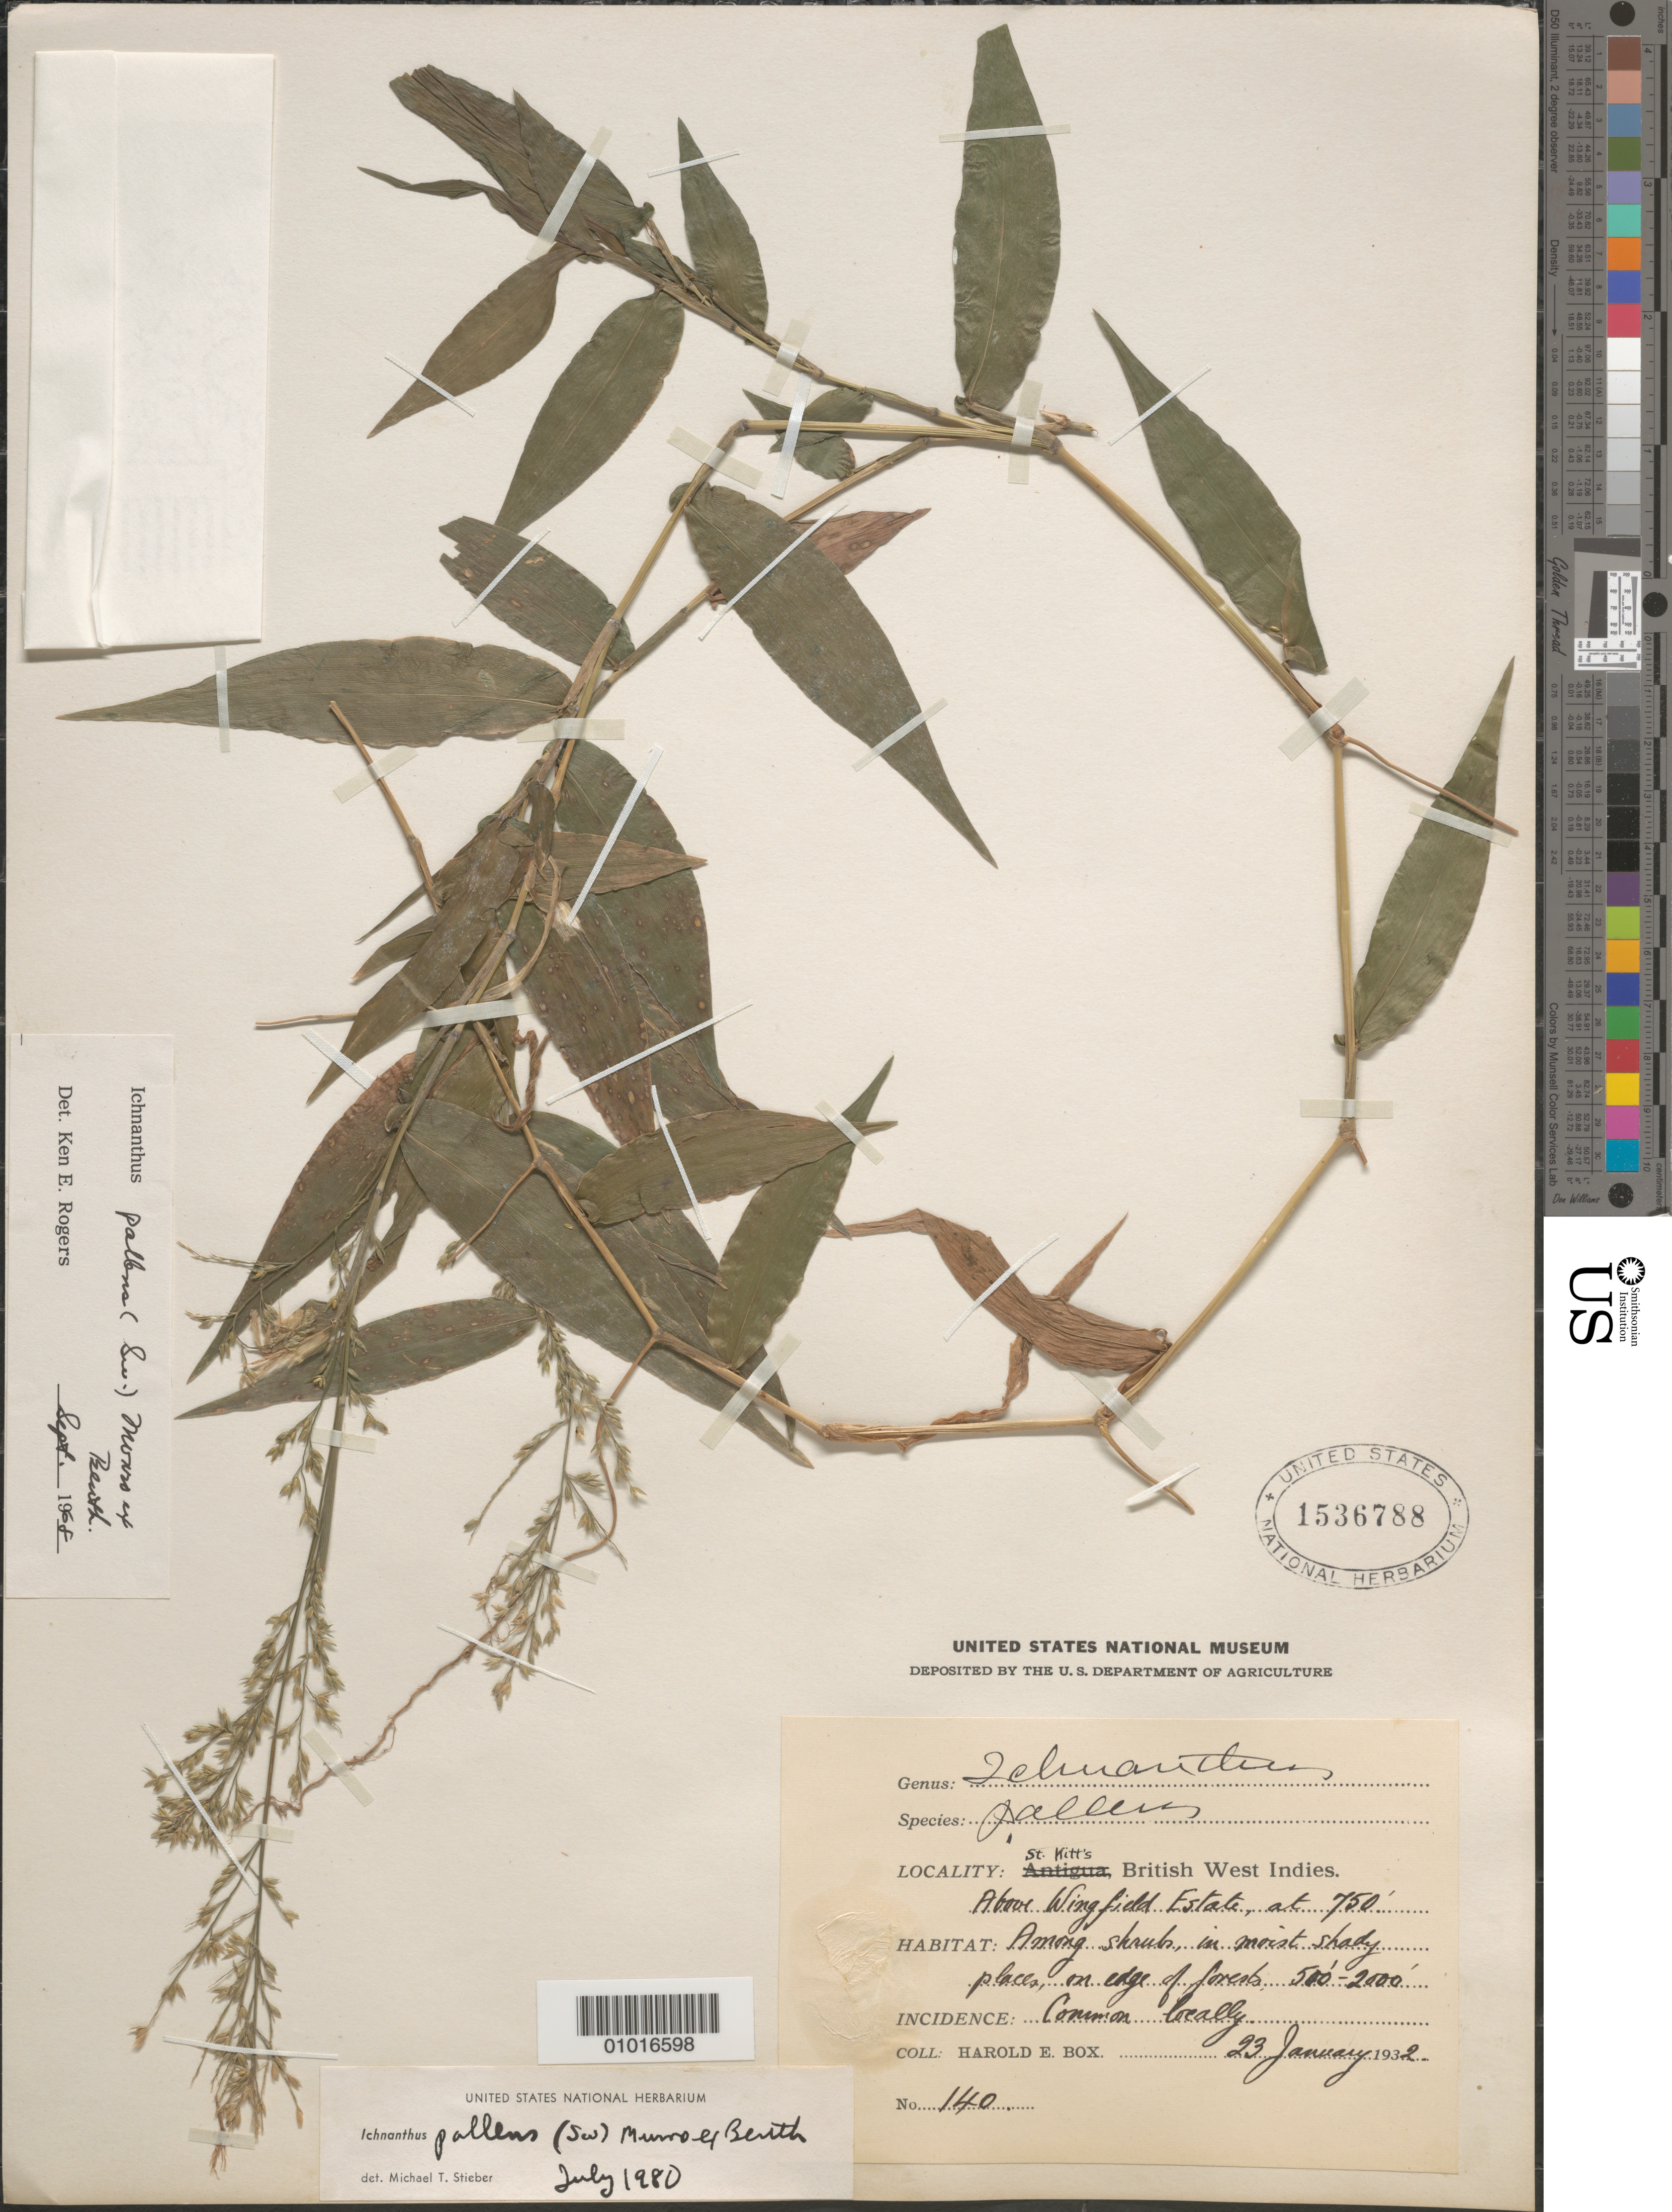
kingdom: Plantae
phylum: Tracheophyta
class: Liliopsida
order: Poales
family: Poaceae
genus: Ichnanthus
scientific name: Ichnanthus pallens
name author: (Sw.) Munro ex Benth.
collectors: H. E. Box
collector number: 140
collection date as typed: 23 Jan 1932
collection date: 1932-01-23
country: St. Christopher-Nevis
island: St. Christopher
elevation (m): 500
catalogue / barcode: US 1536788